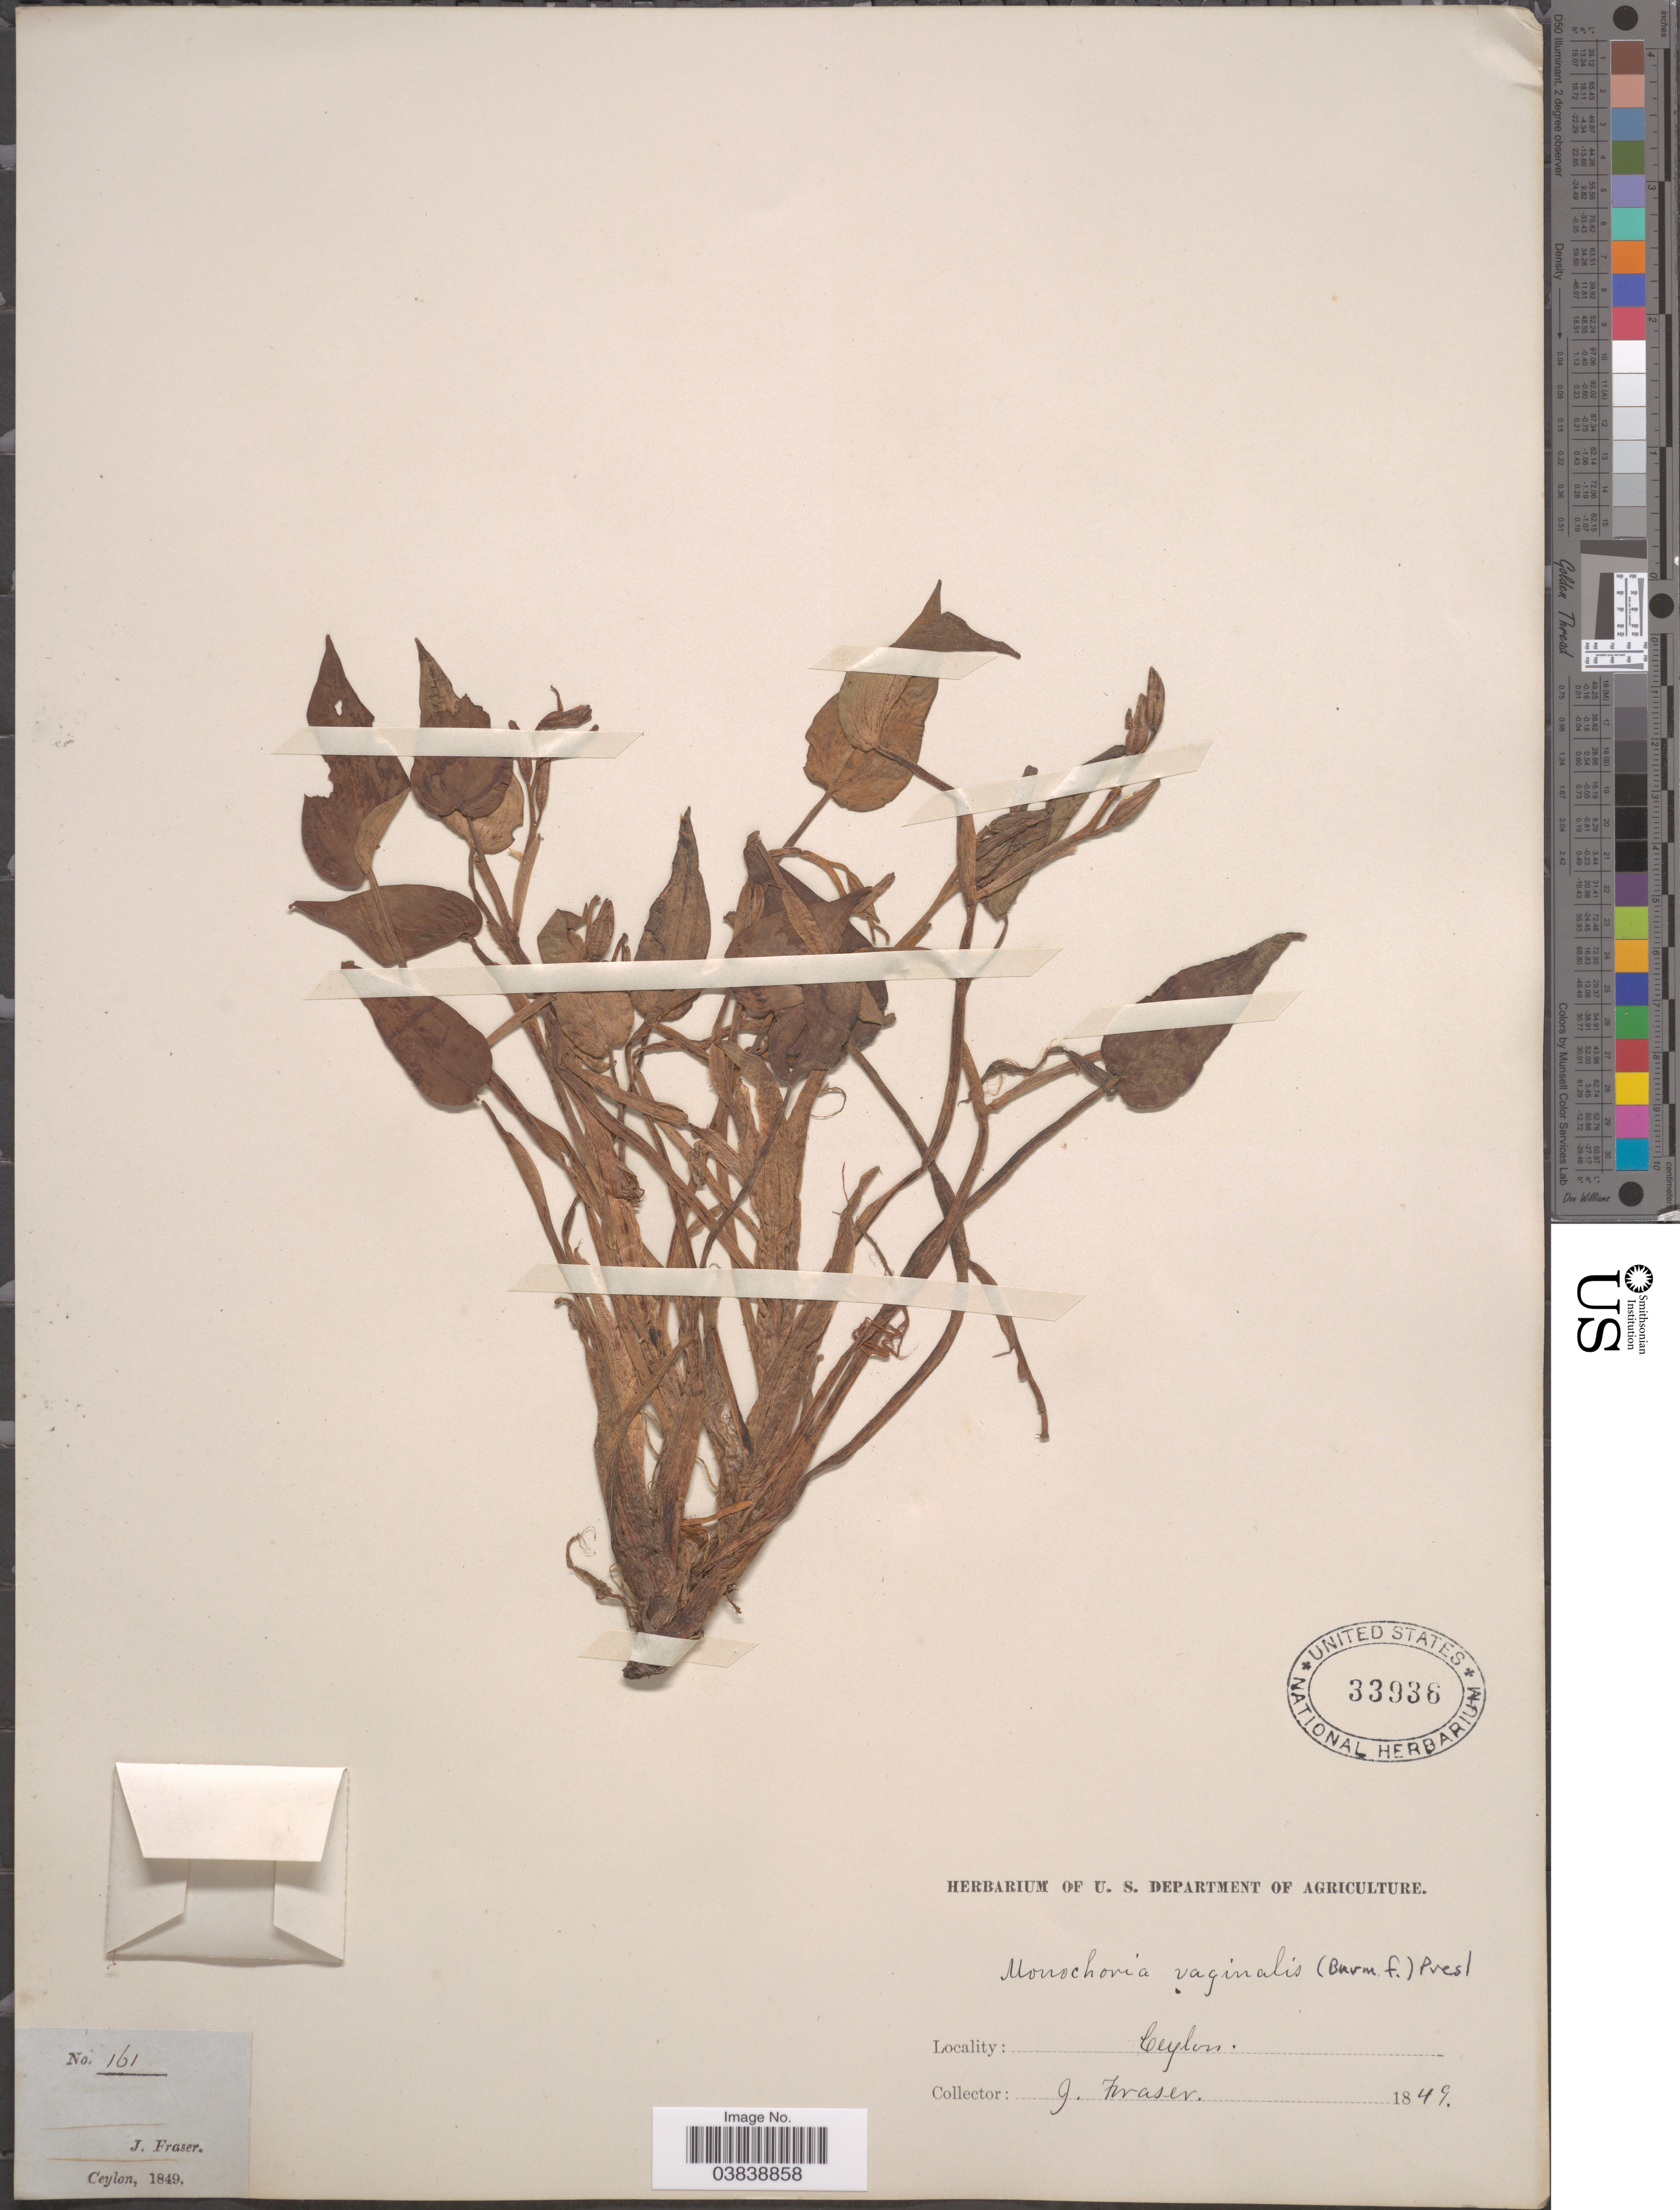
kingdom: Plantae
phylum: Tracheophyta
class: Liliopsida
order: Commelinales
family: Pontederiaceae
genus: Monochoria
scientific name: Monochoria vaginalis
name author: (Burm. f.) C. Presl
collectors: J. Fraser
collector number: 161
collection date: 1849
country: Sri Lanka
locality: Ceylon.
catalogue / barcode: US 33936